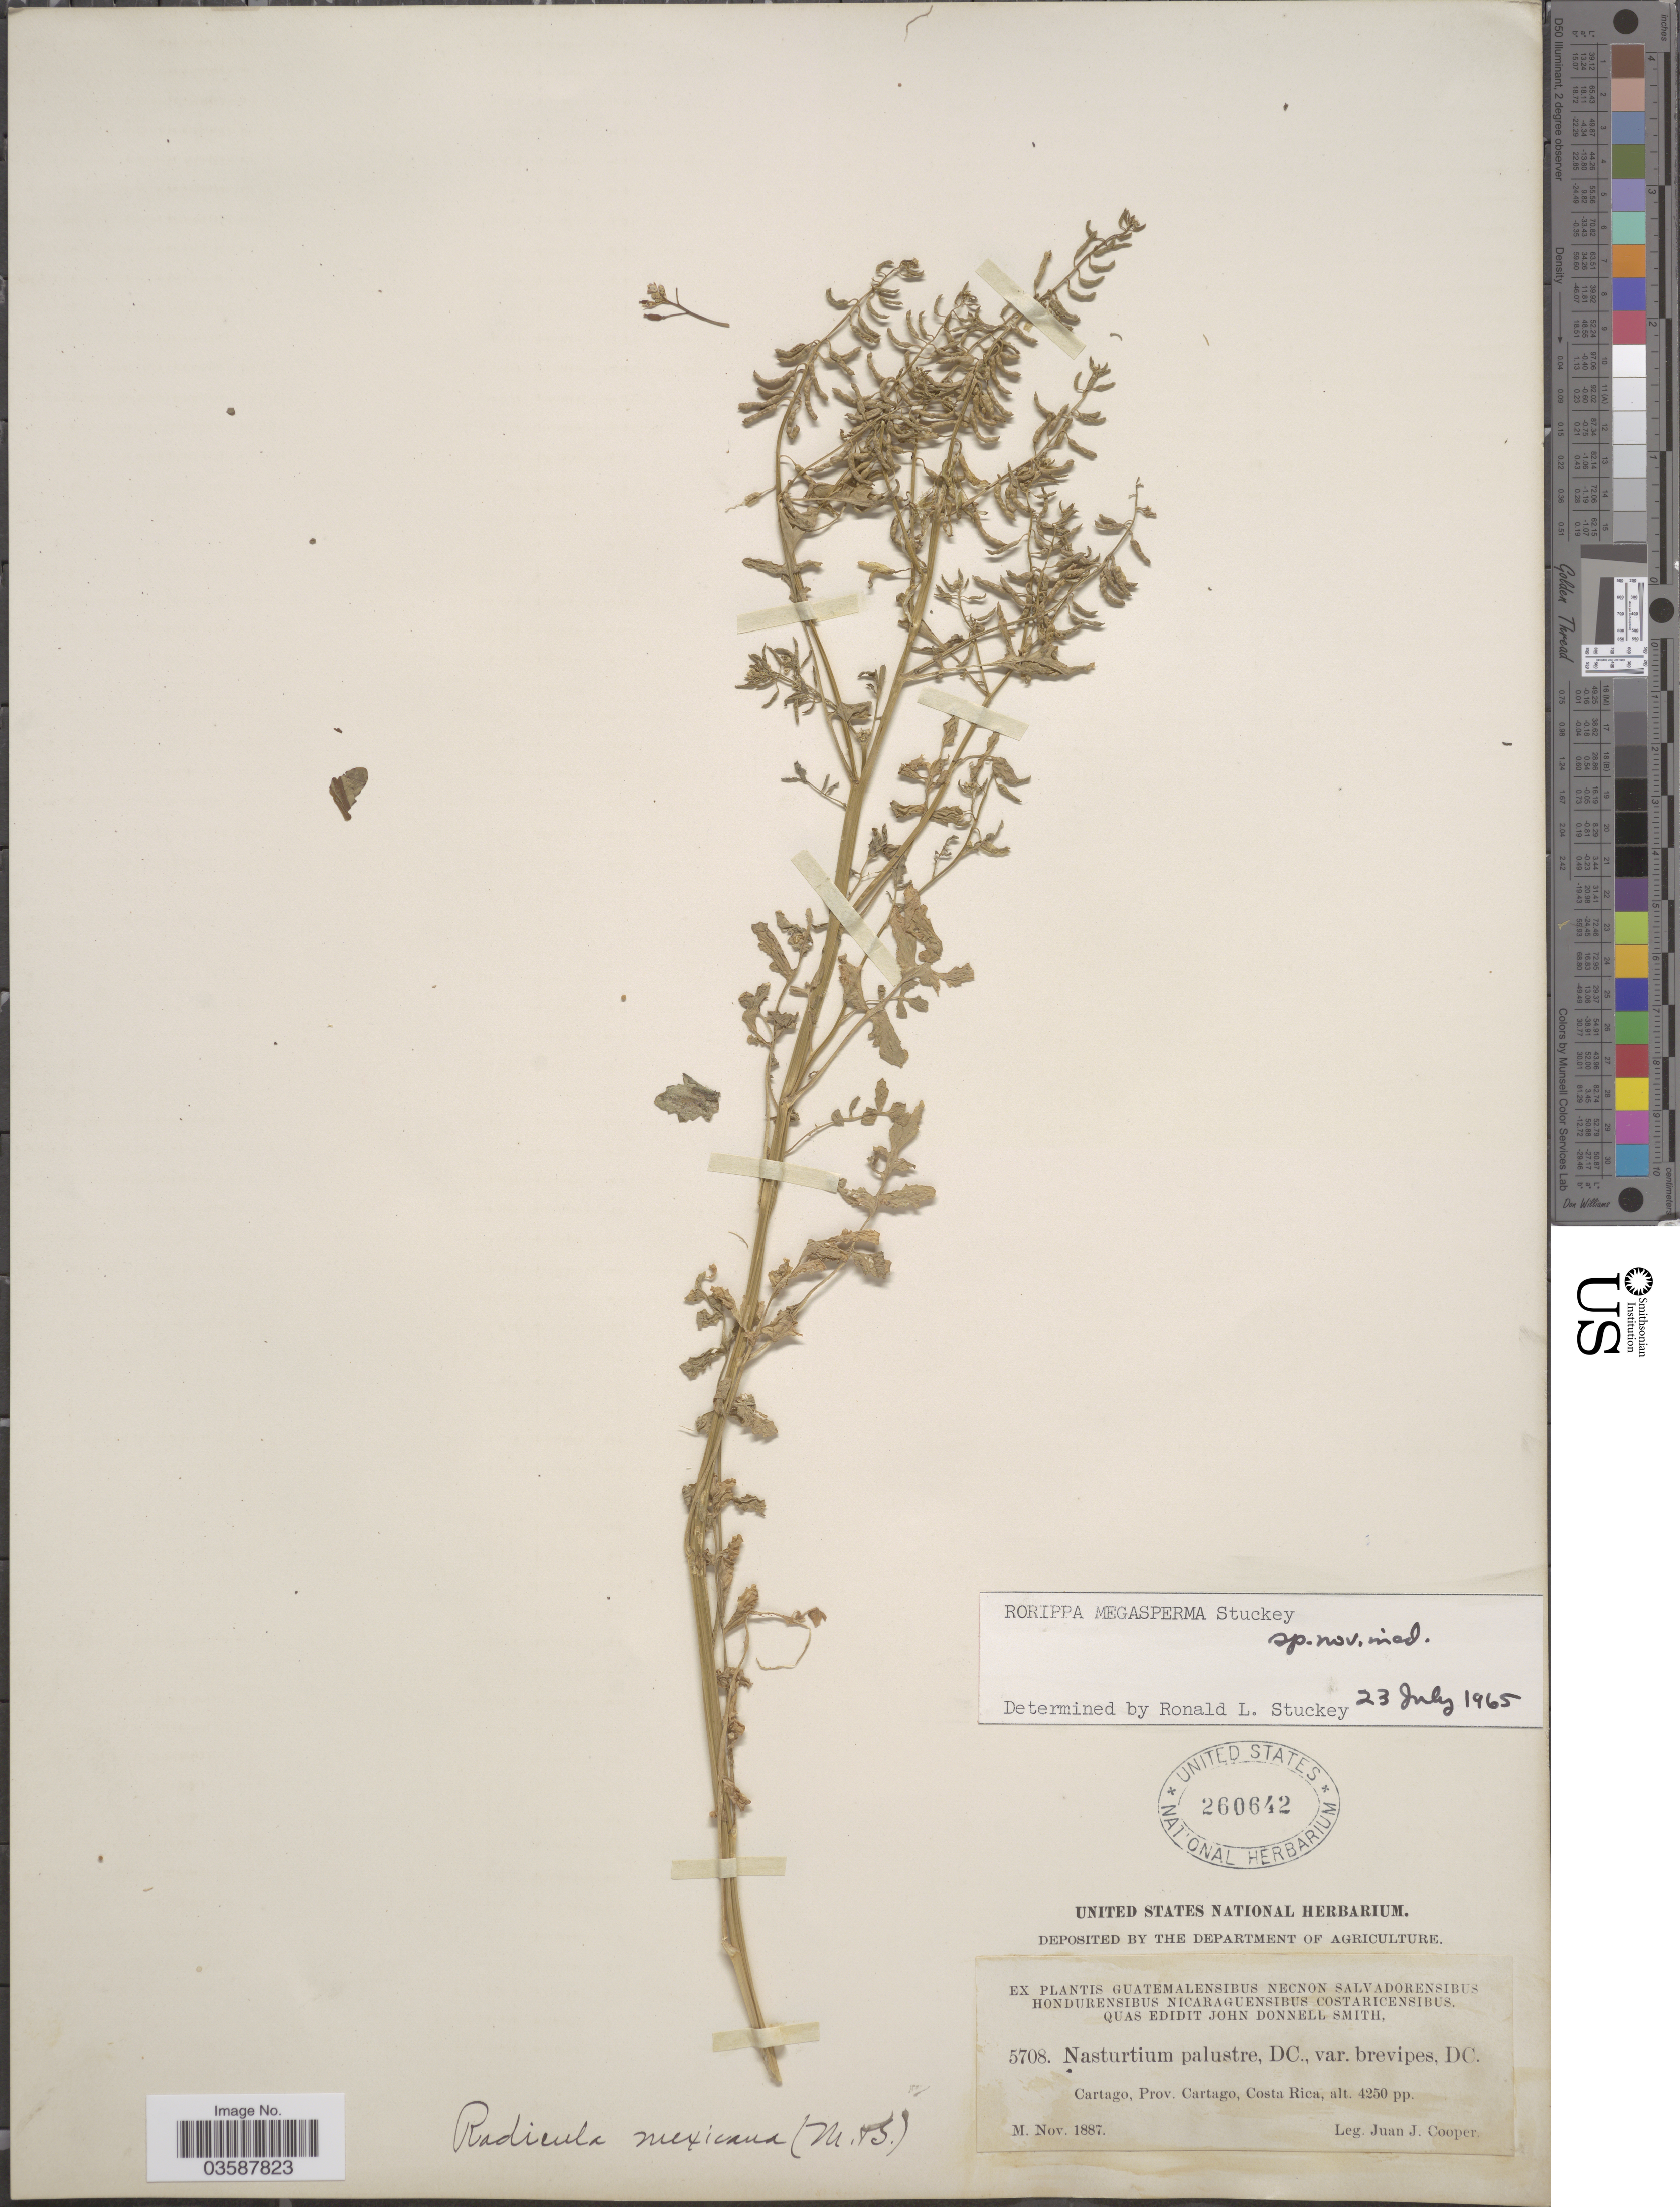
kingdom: Plantae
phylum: Tracheophyta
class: Magnoliopsida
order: Brassicales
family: Brassicaceae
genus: Rorippa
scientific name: Rorippa megasperma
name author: Stuckey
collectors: J. J. Cooper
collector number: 5708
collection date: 1887-11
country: Costa Rica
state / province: Cartago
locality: Cartago.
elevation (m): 1295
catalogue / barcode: US 260642